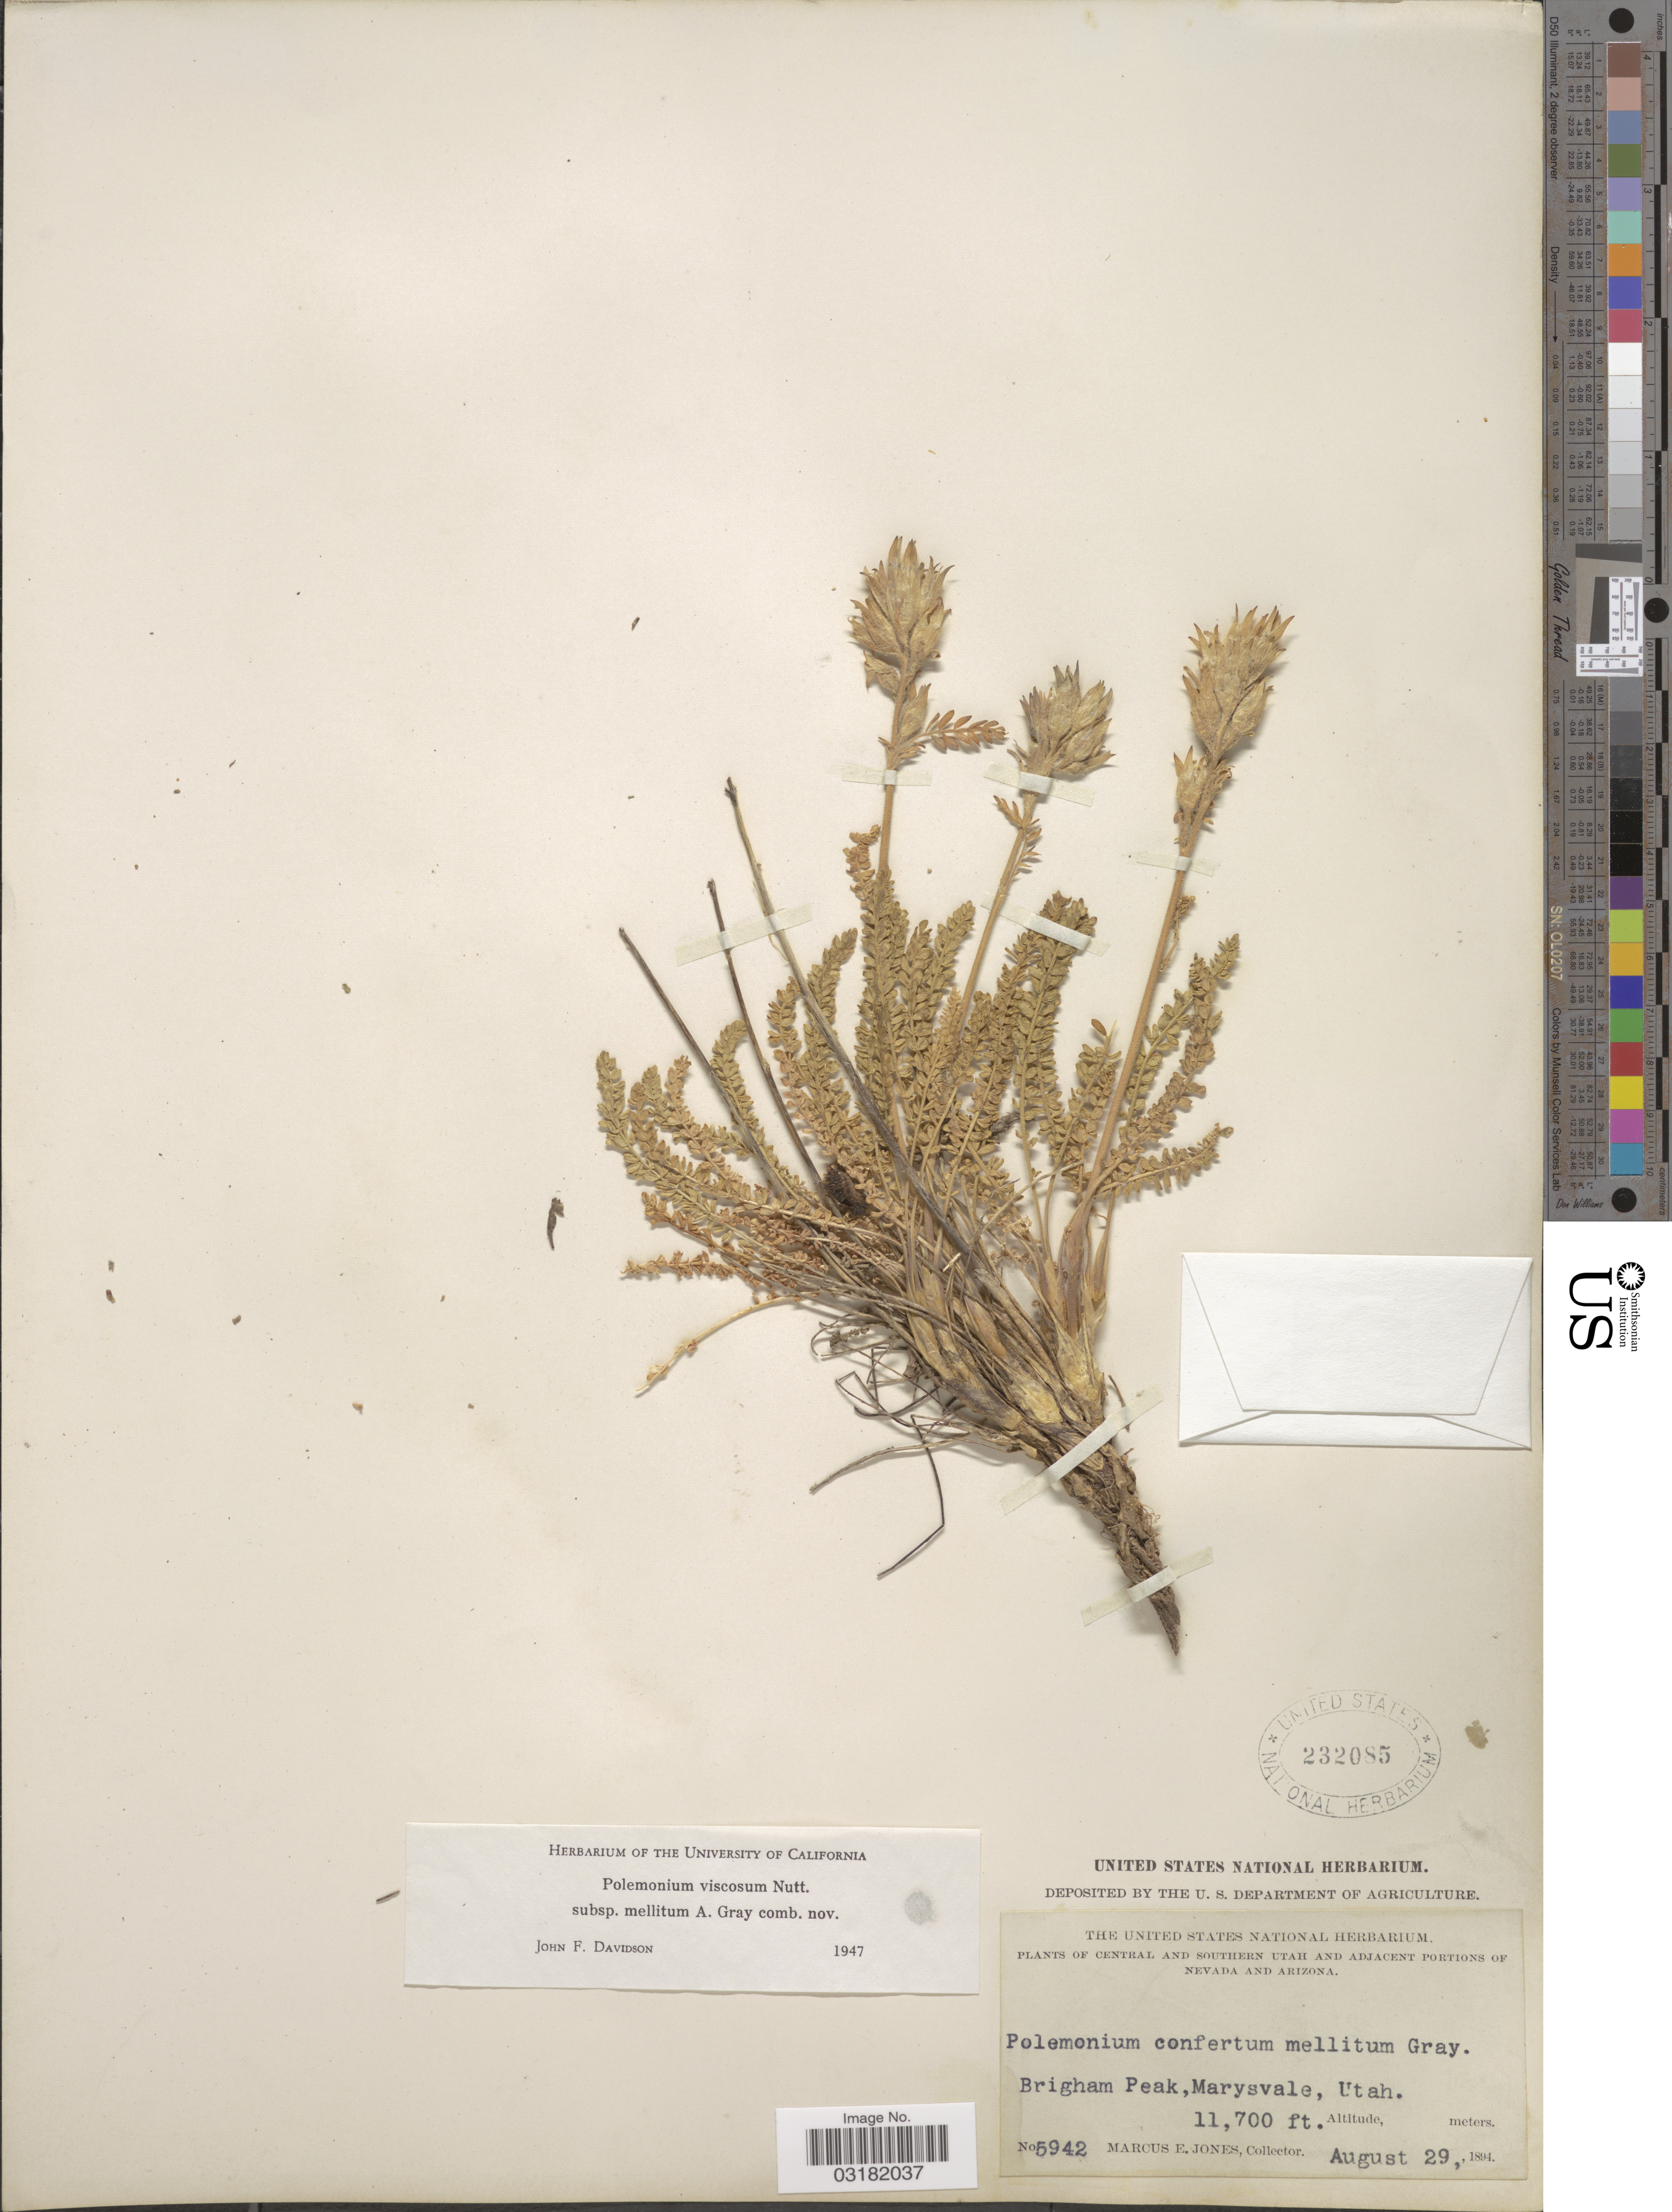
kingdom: Plantae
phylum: Tracheophyta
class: Magnoliopsida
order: Ericales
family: Polemoniaceae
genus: Polemonium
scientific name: Polemonium viscosum subsp. mellitum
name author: (A. Gray) J.F. Davidson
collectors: M. E. Jones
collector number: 5942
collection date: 1894-08-29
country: United States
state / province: Utah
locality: Central and Southern Utah, Brigham Peak, Marysvale, Utah.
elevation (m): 3566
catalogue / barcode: US 232085